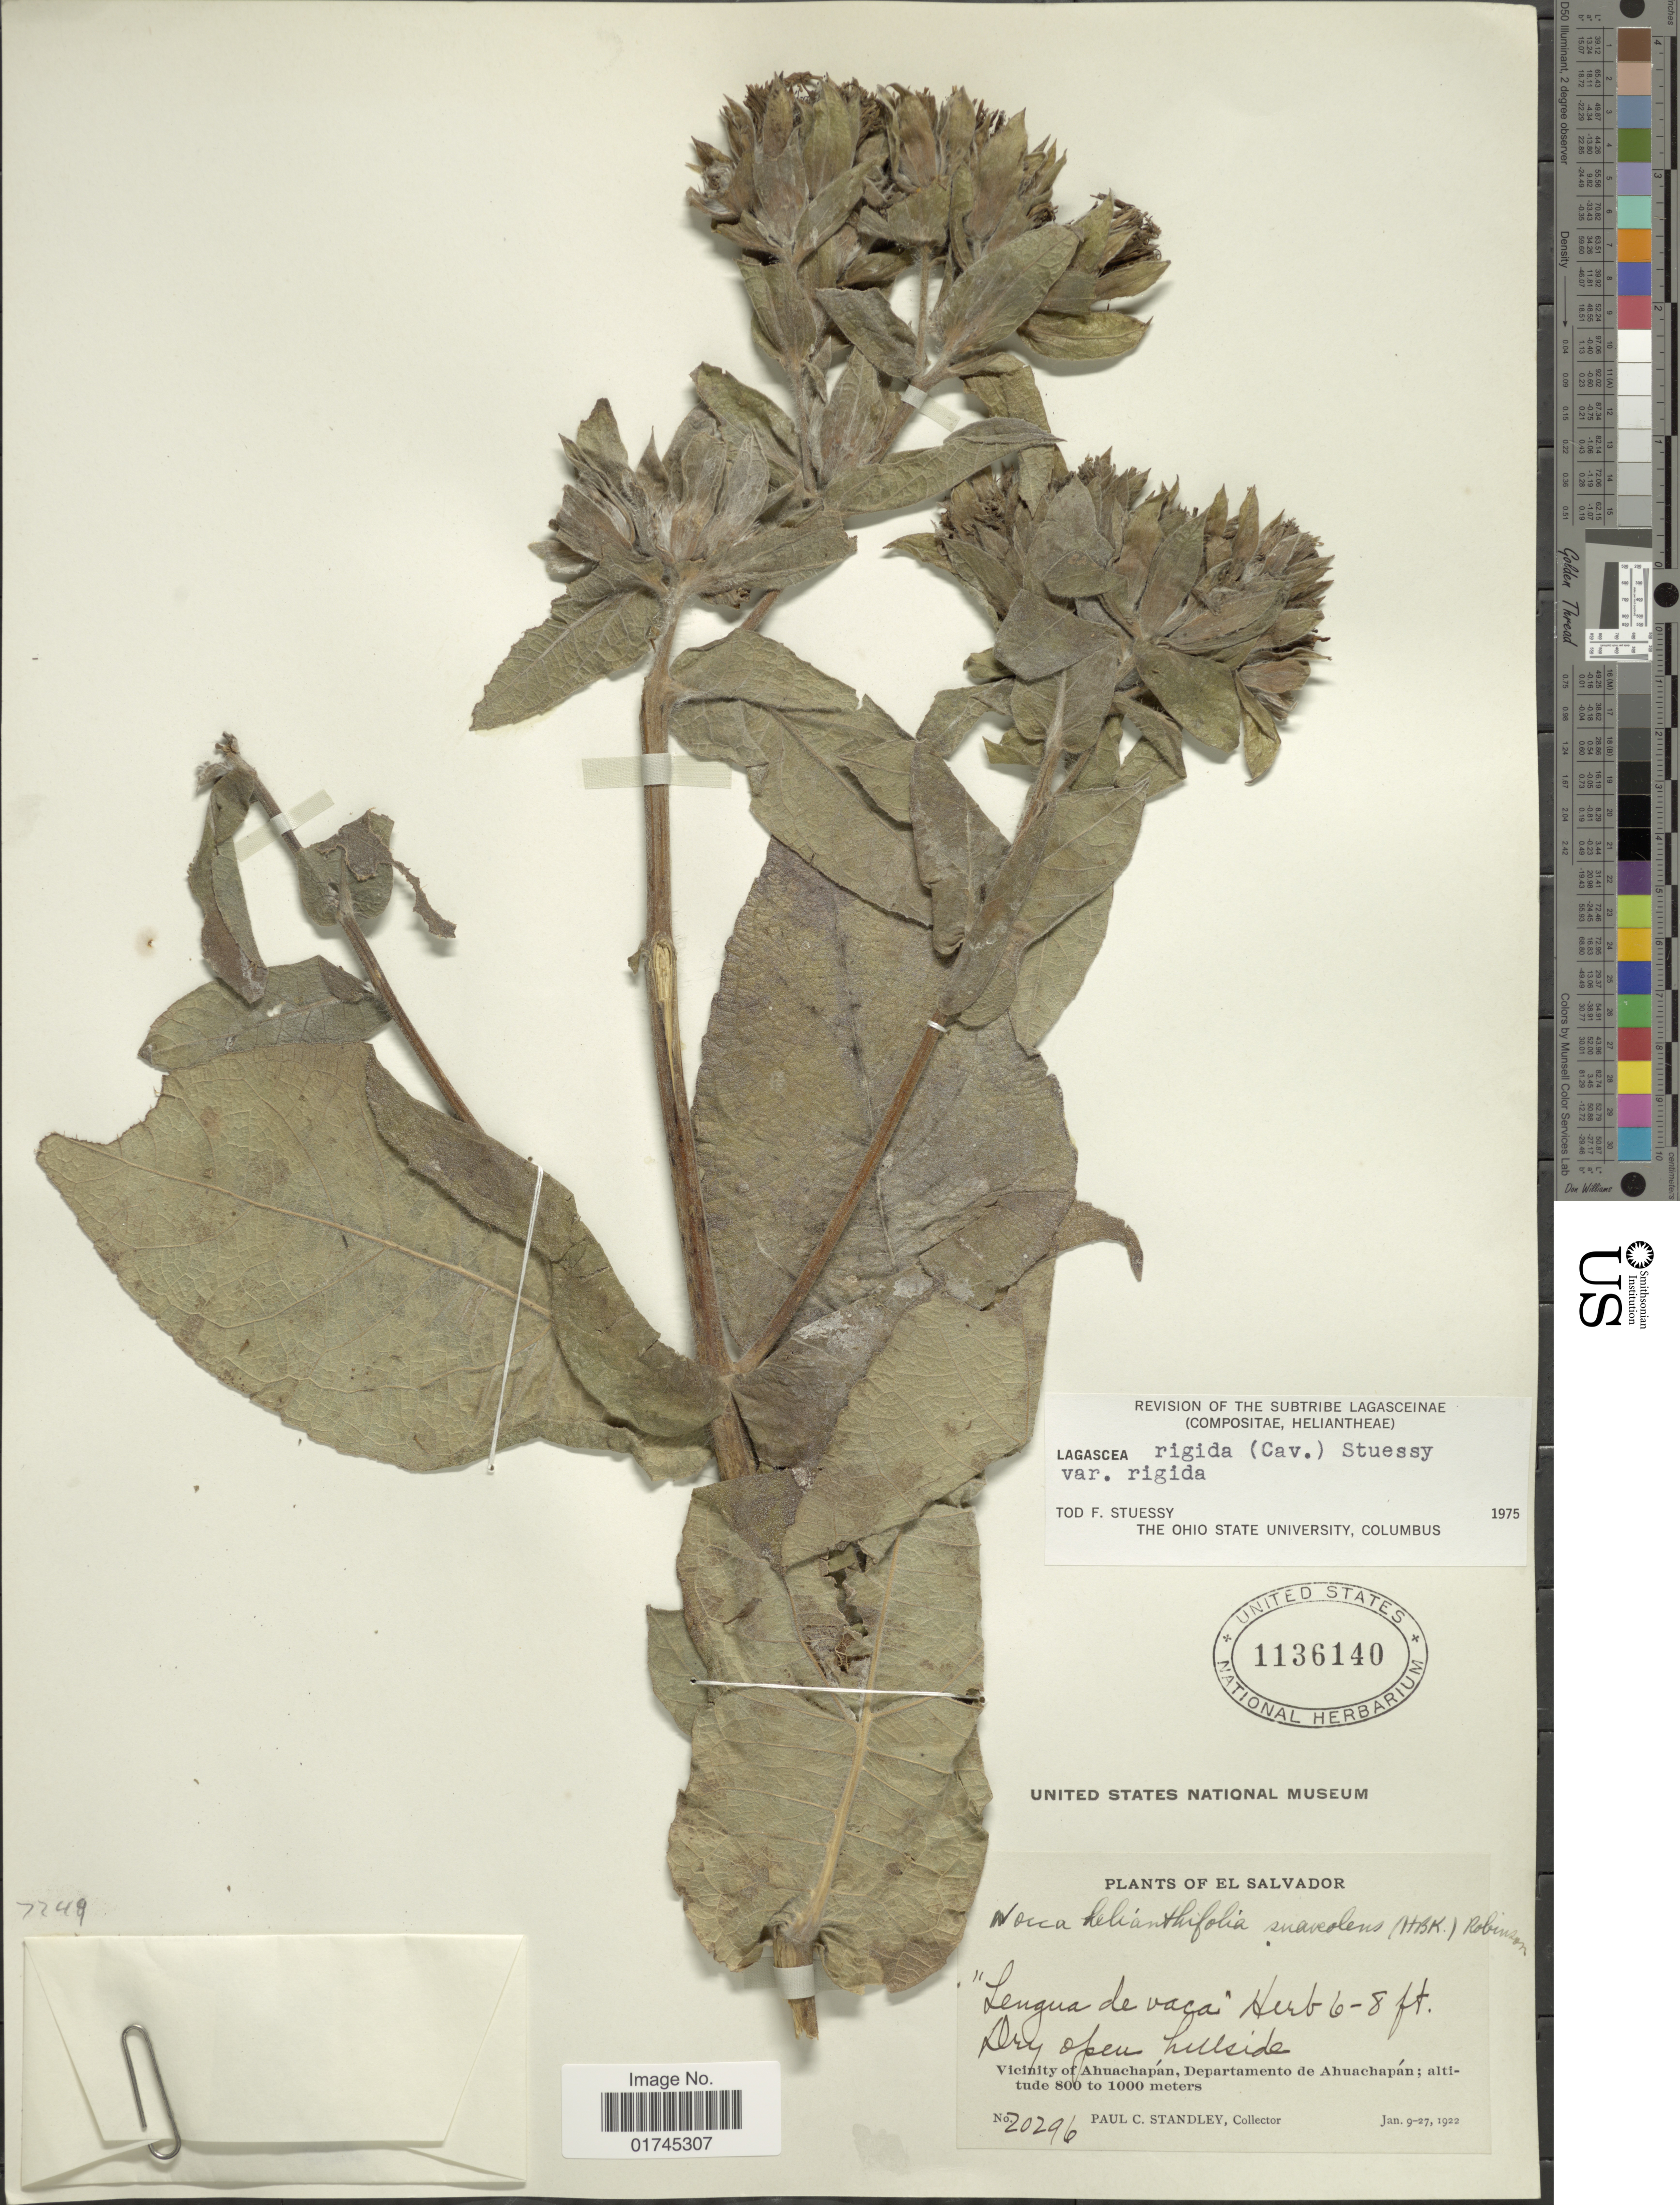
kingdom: Plantae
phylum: Tracheophyta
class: Magnoliopsida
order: Asterales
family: Asteraceae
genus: Lagascea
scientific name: Lagascea helianthifolia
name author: Kunth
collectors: P. C. Standley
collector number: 20296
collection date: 1922-01-09/1922-01-27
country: El Salvador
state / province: Ahuachapan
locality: Dry open hillside, vicinity of Ahuachapan.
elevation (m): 800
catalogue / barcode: US 1136140